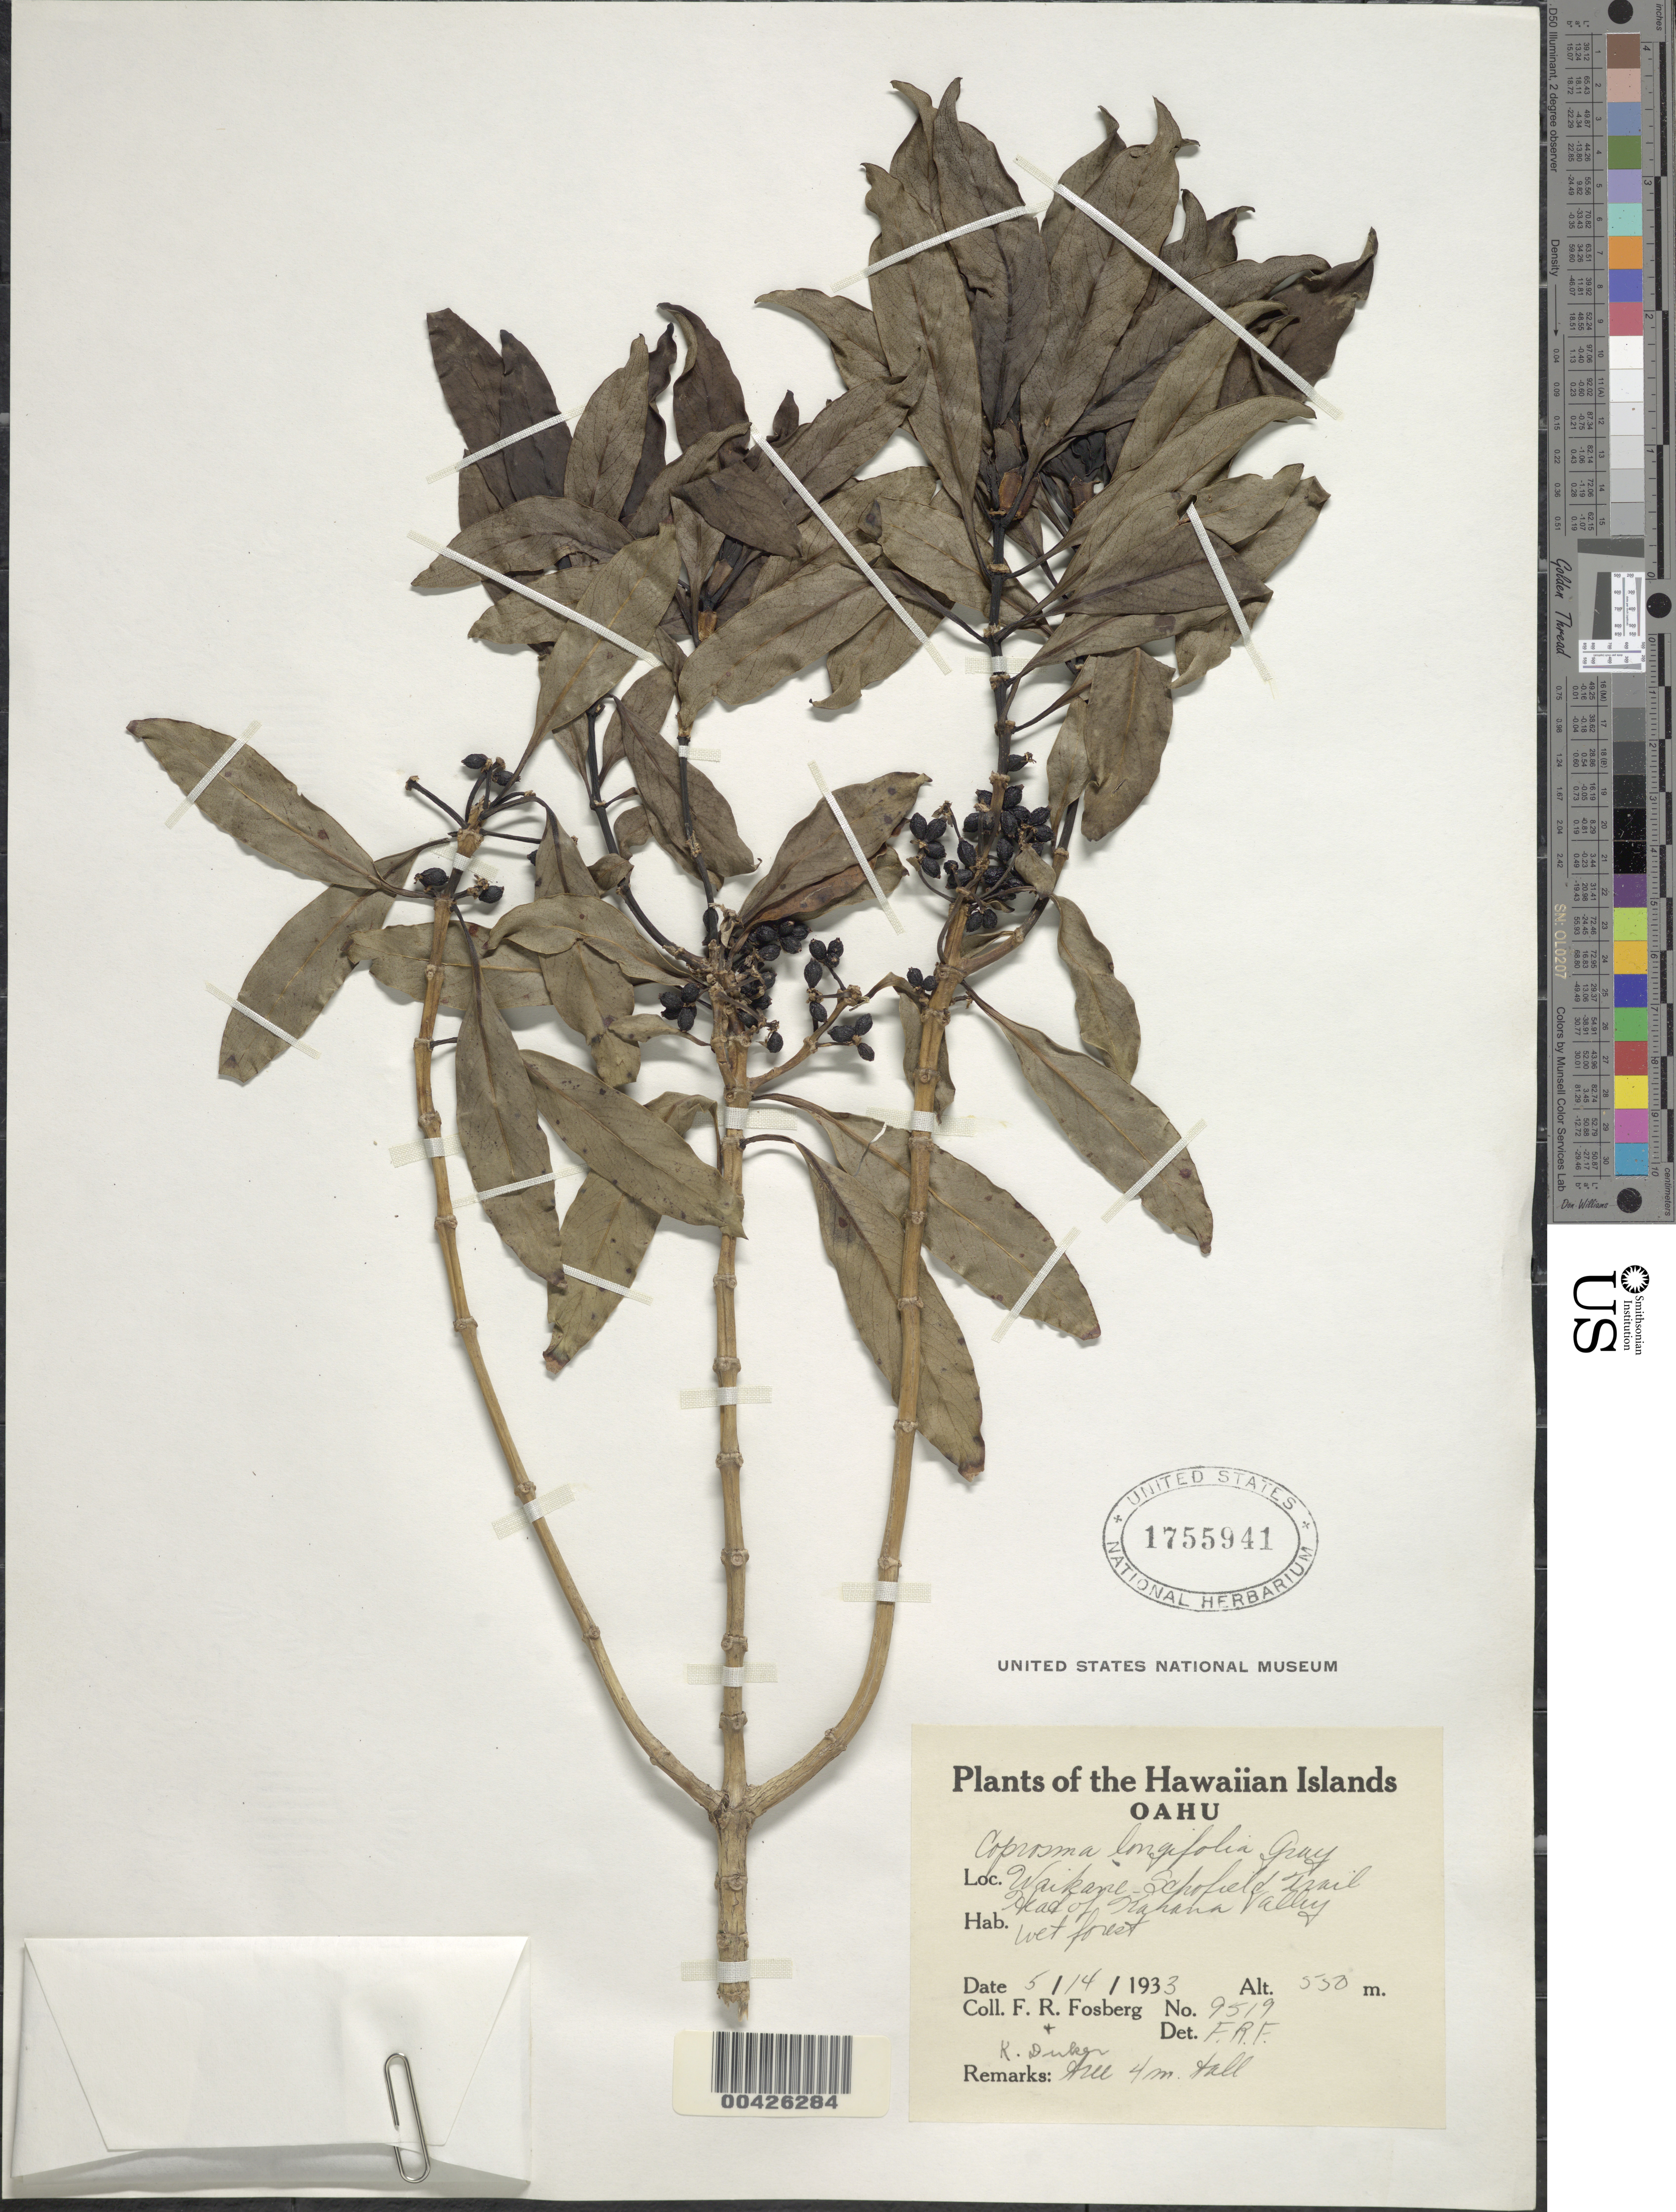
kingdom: Plantae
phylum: Tracheophyta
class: Magnoliopsida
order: Gentianales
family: Rubiaceae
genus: Coprosma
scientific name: Coprosma longifolia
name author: A. Gray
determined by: Fosberg, F. R.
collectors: F. R. Fosberg & K. Duker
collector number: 9519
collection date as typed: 14 May 1933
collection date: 1933-05-14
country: United States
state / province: Hawaii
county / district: Honolulu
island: Oahu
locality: Waikane Schofield Trail, head of Kahaha Valley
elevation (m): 550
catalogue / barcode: US 1755941